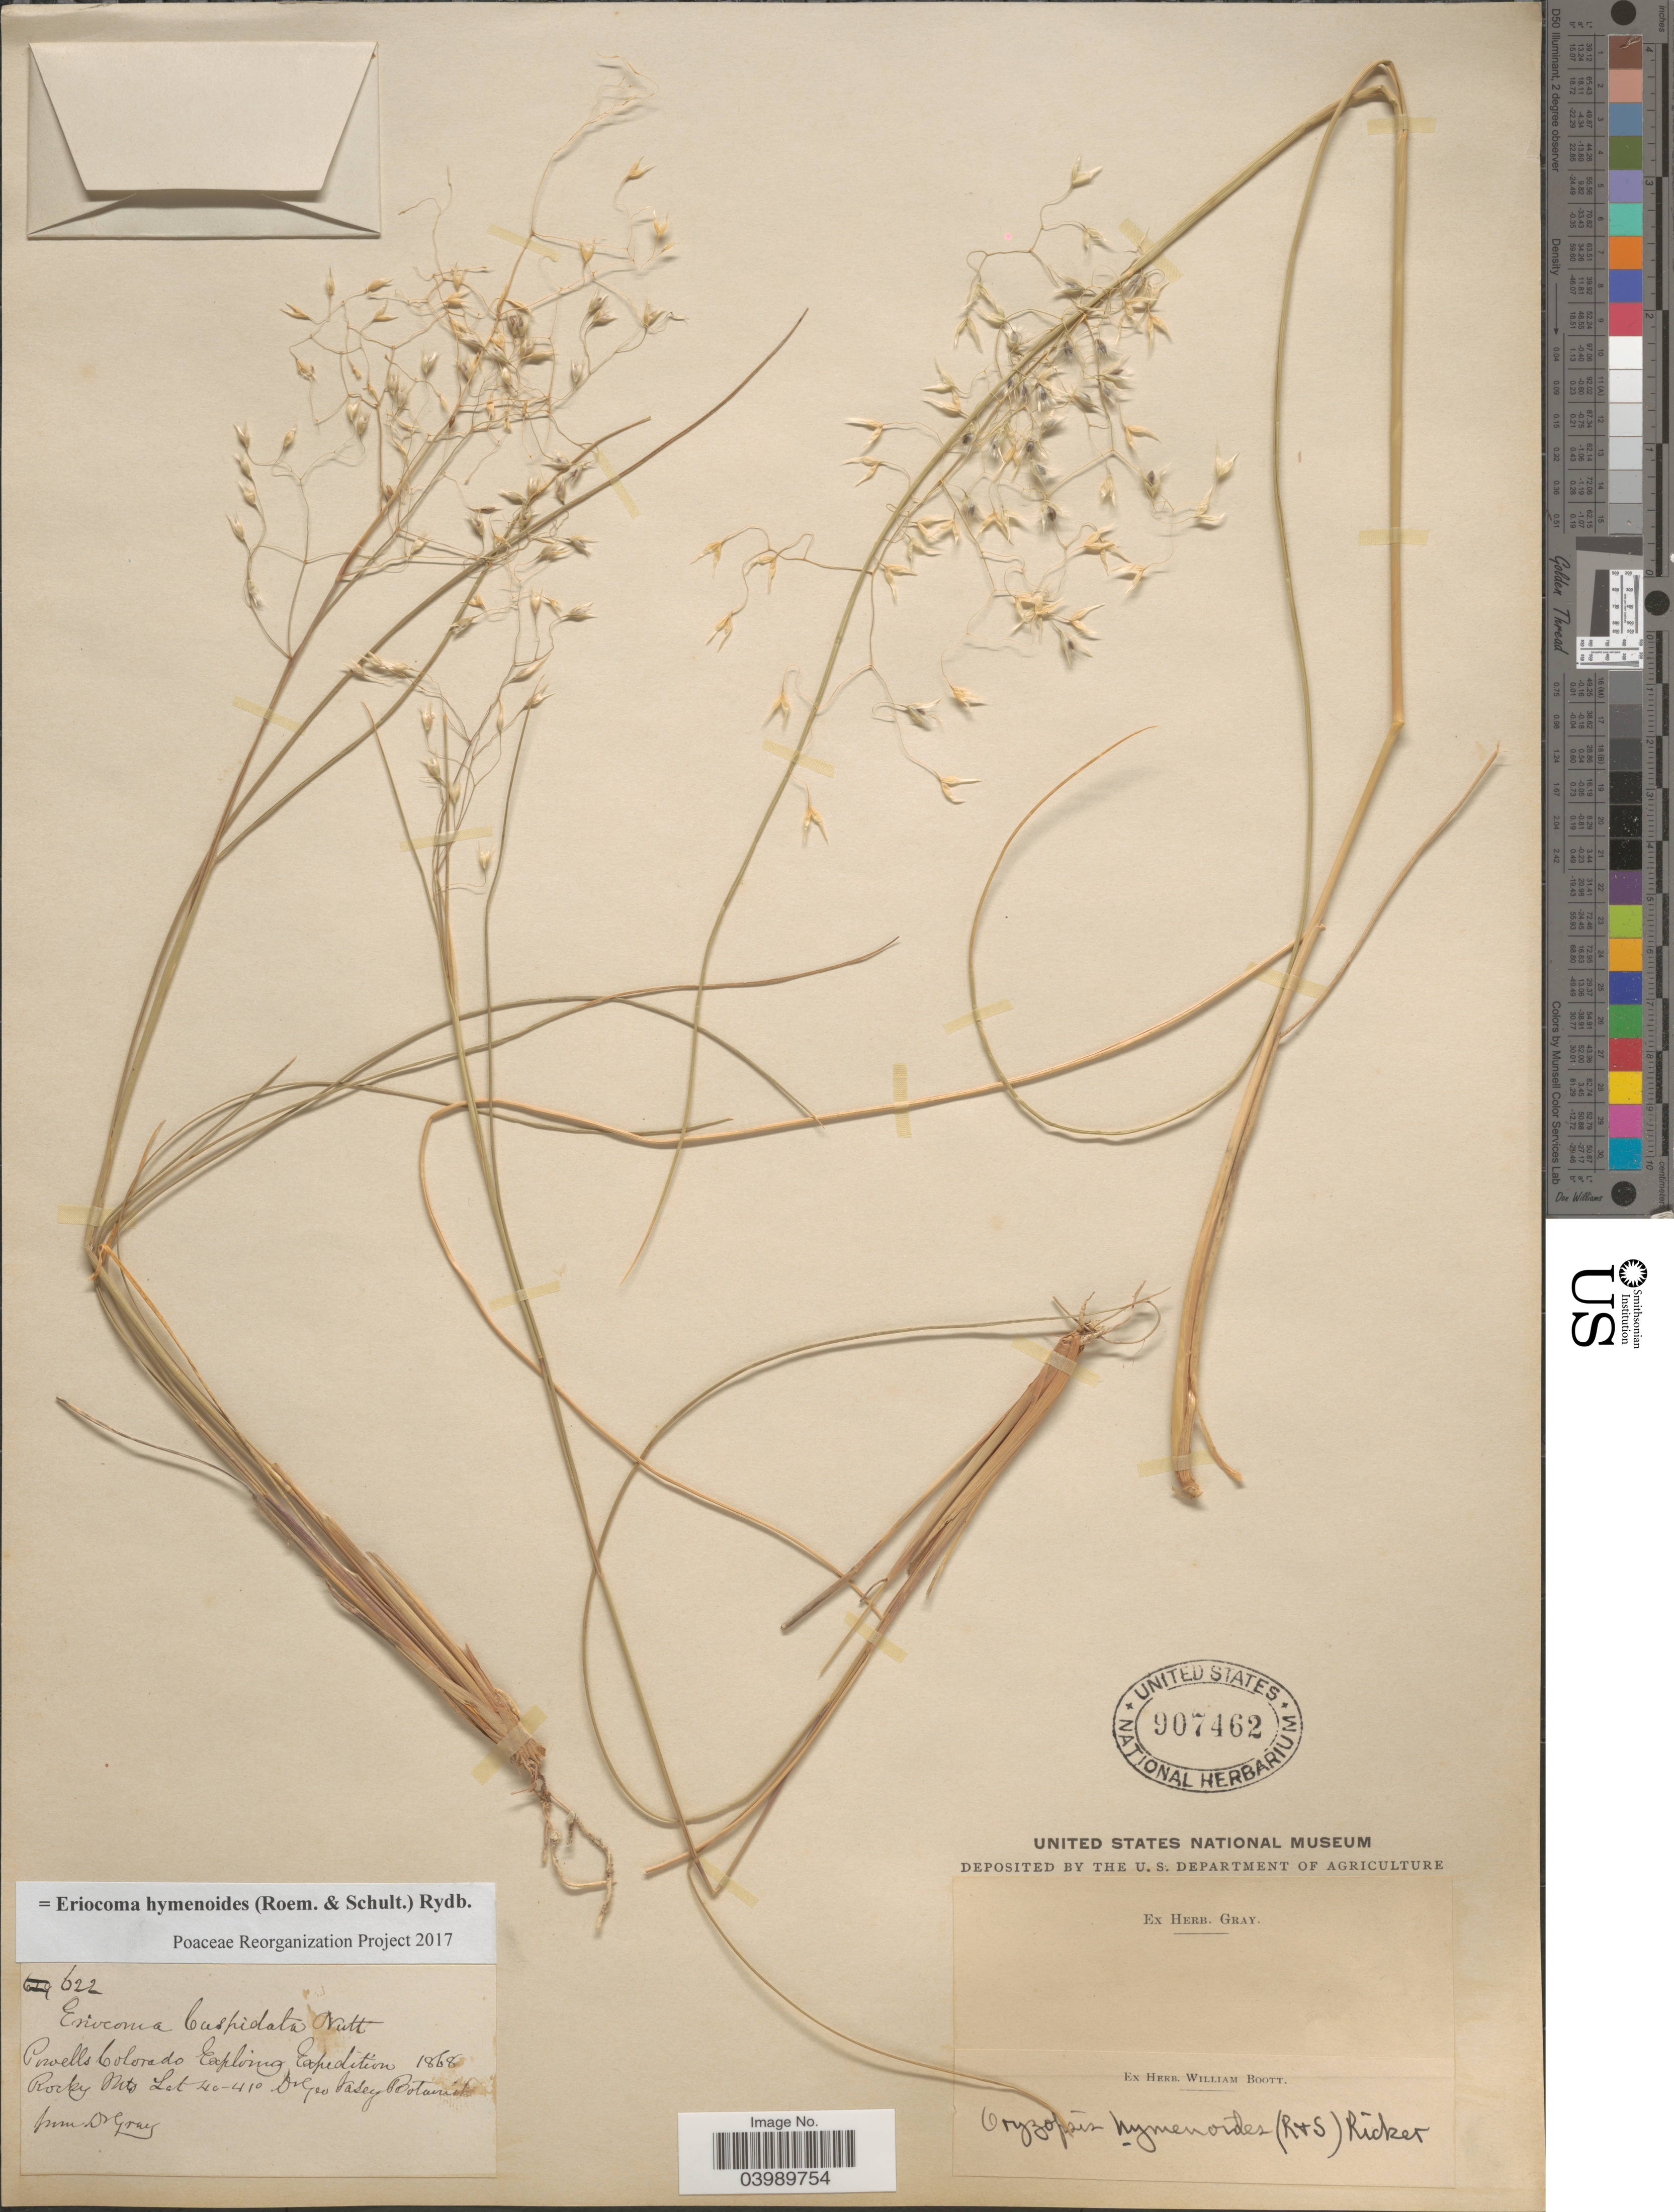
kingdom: Plantae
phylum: Tracheophyta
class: Liliopsida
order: Poales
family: Poaceae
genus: Eriocoma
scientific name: Eriocoma hymenoides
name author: (Roem. & Schult.) Rydb.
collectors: G. R. Vasey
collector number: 622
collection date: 1868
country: United States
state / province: Colorado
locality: Rocky Mts.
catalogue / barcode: US 907462